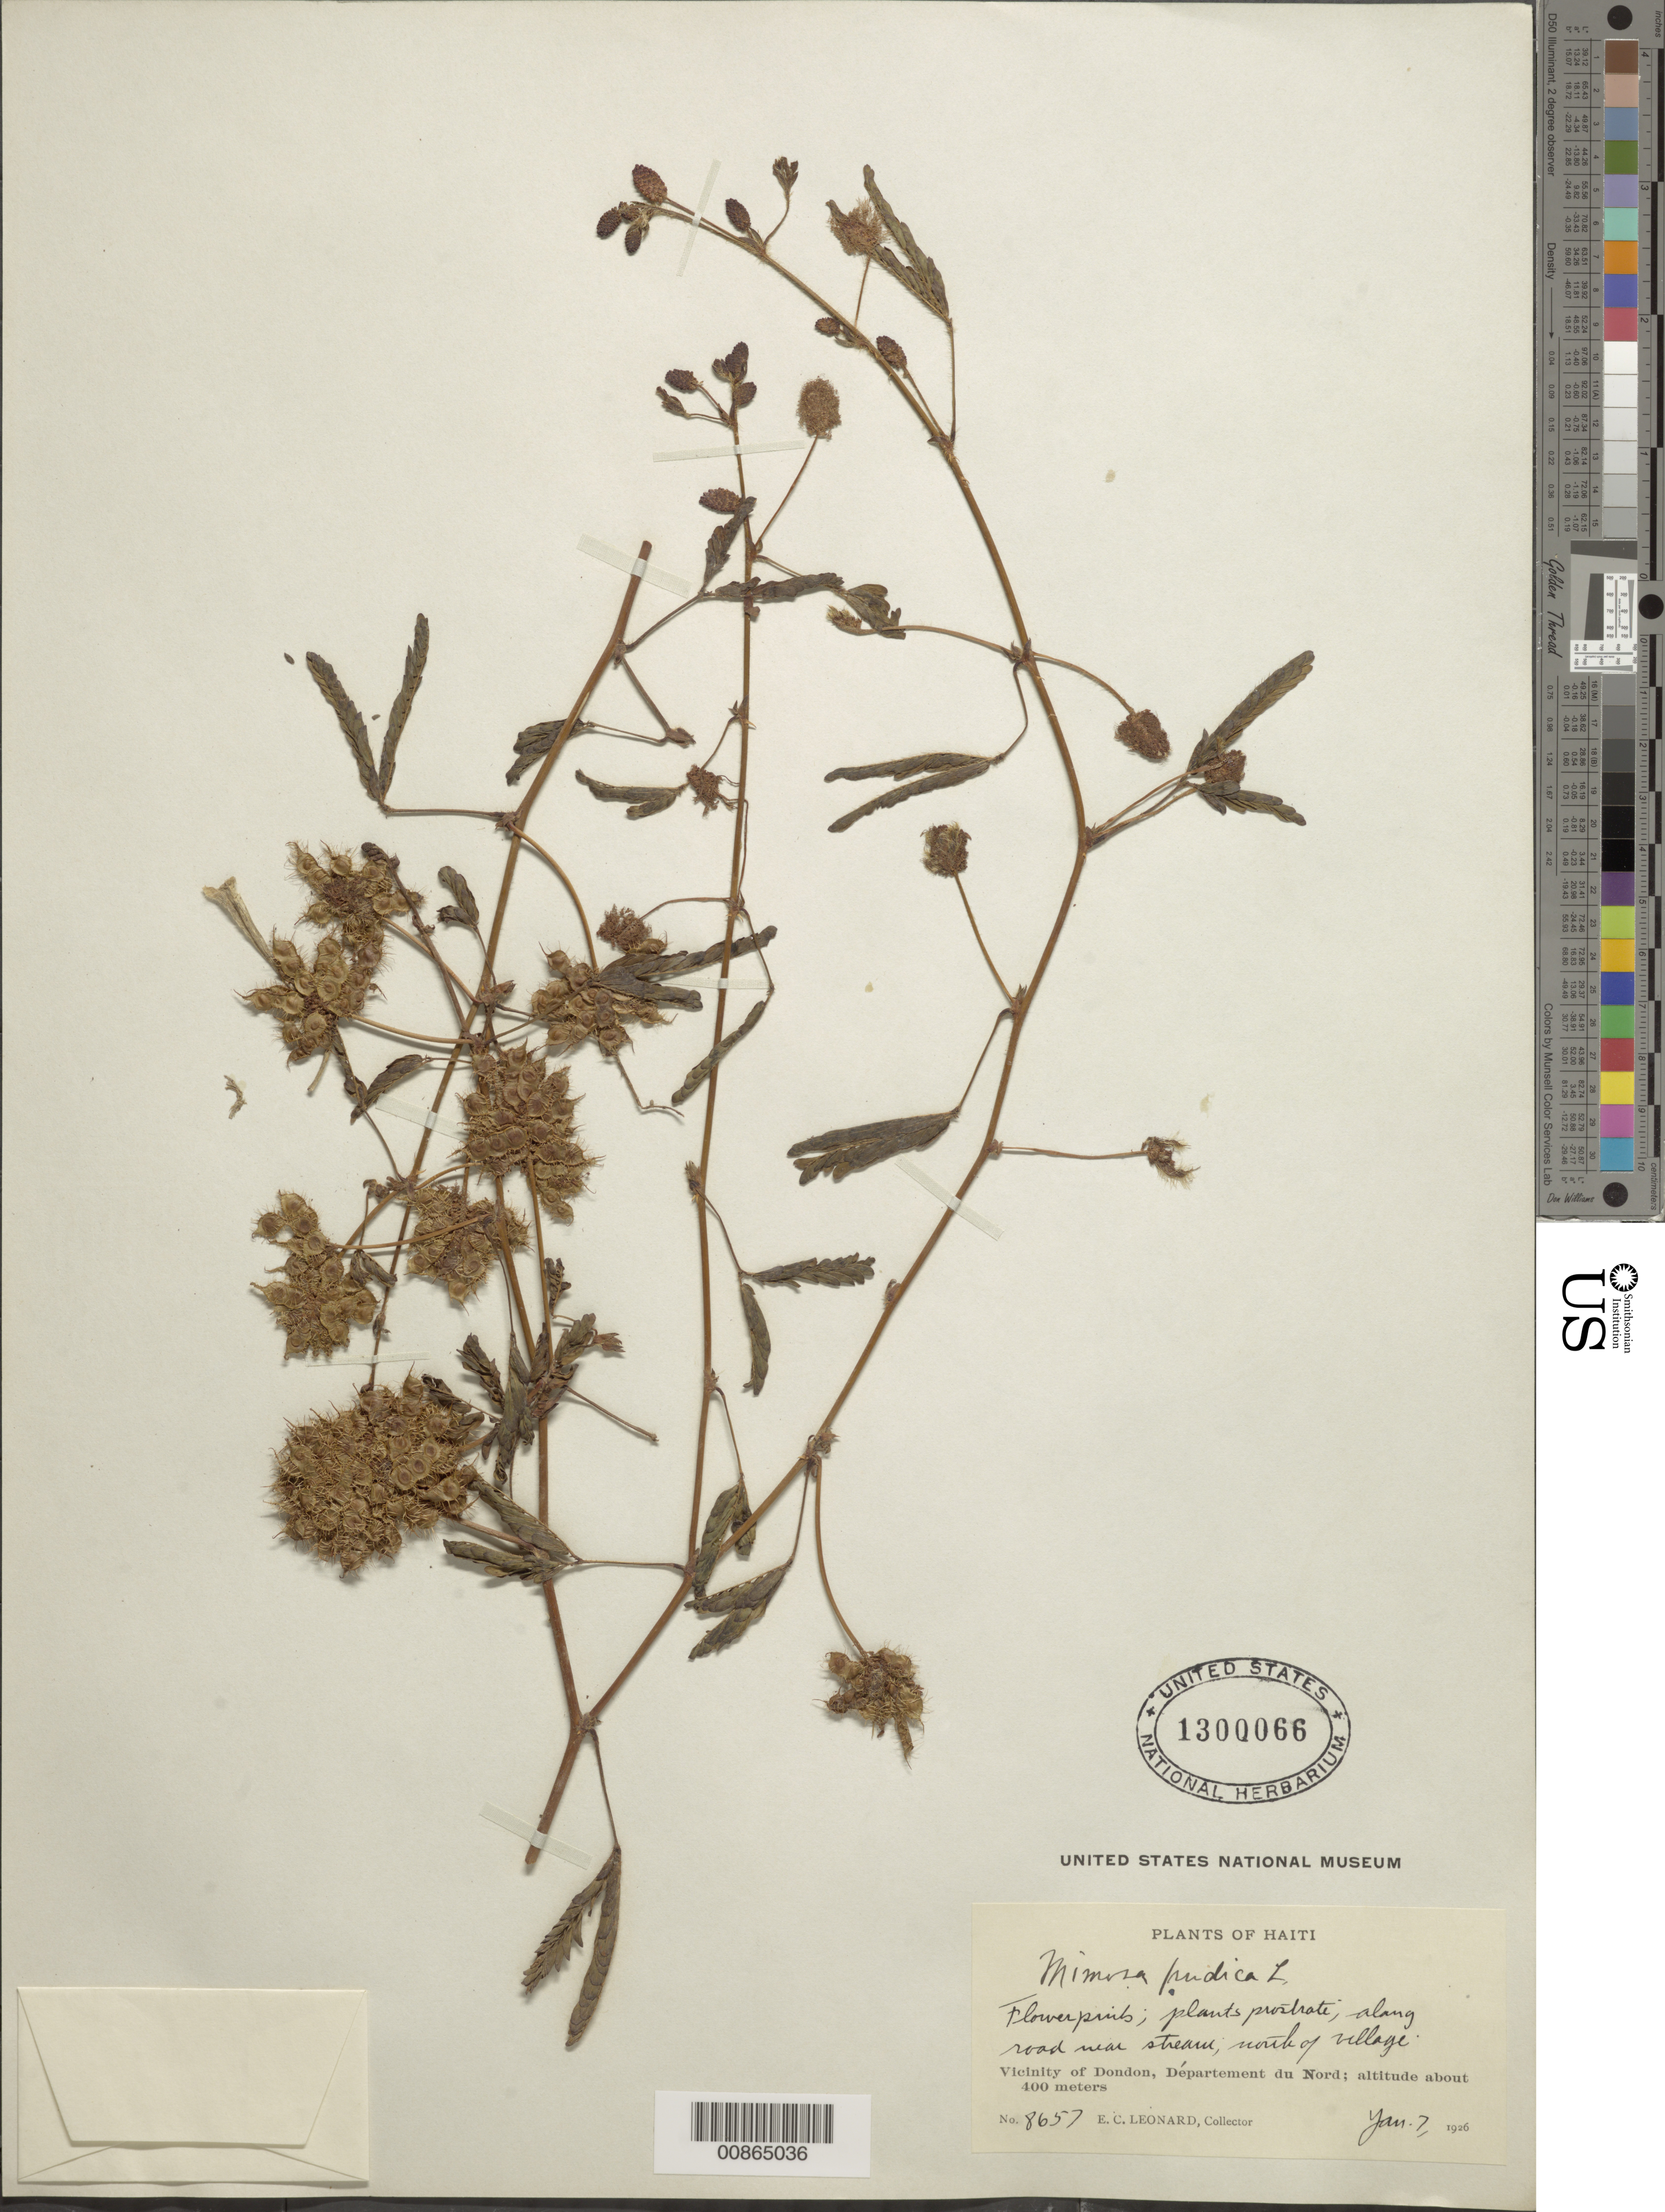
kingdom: Plantae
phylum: Tracheophyta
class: Magnoliopsida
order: Fabales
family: Fabaceae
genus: Mimosa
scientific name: Mimosa pudica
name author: L.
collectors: E. C. Leonard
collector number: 8657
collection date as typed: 07 Jan 1926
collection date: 1926-01-07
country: Haiti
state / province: Nord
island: Hispaniola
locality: Vicinity of Dondon. North of village.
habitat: Along road near stream.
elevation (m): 400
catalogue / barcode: US 1300066